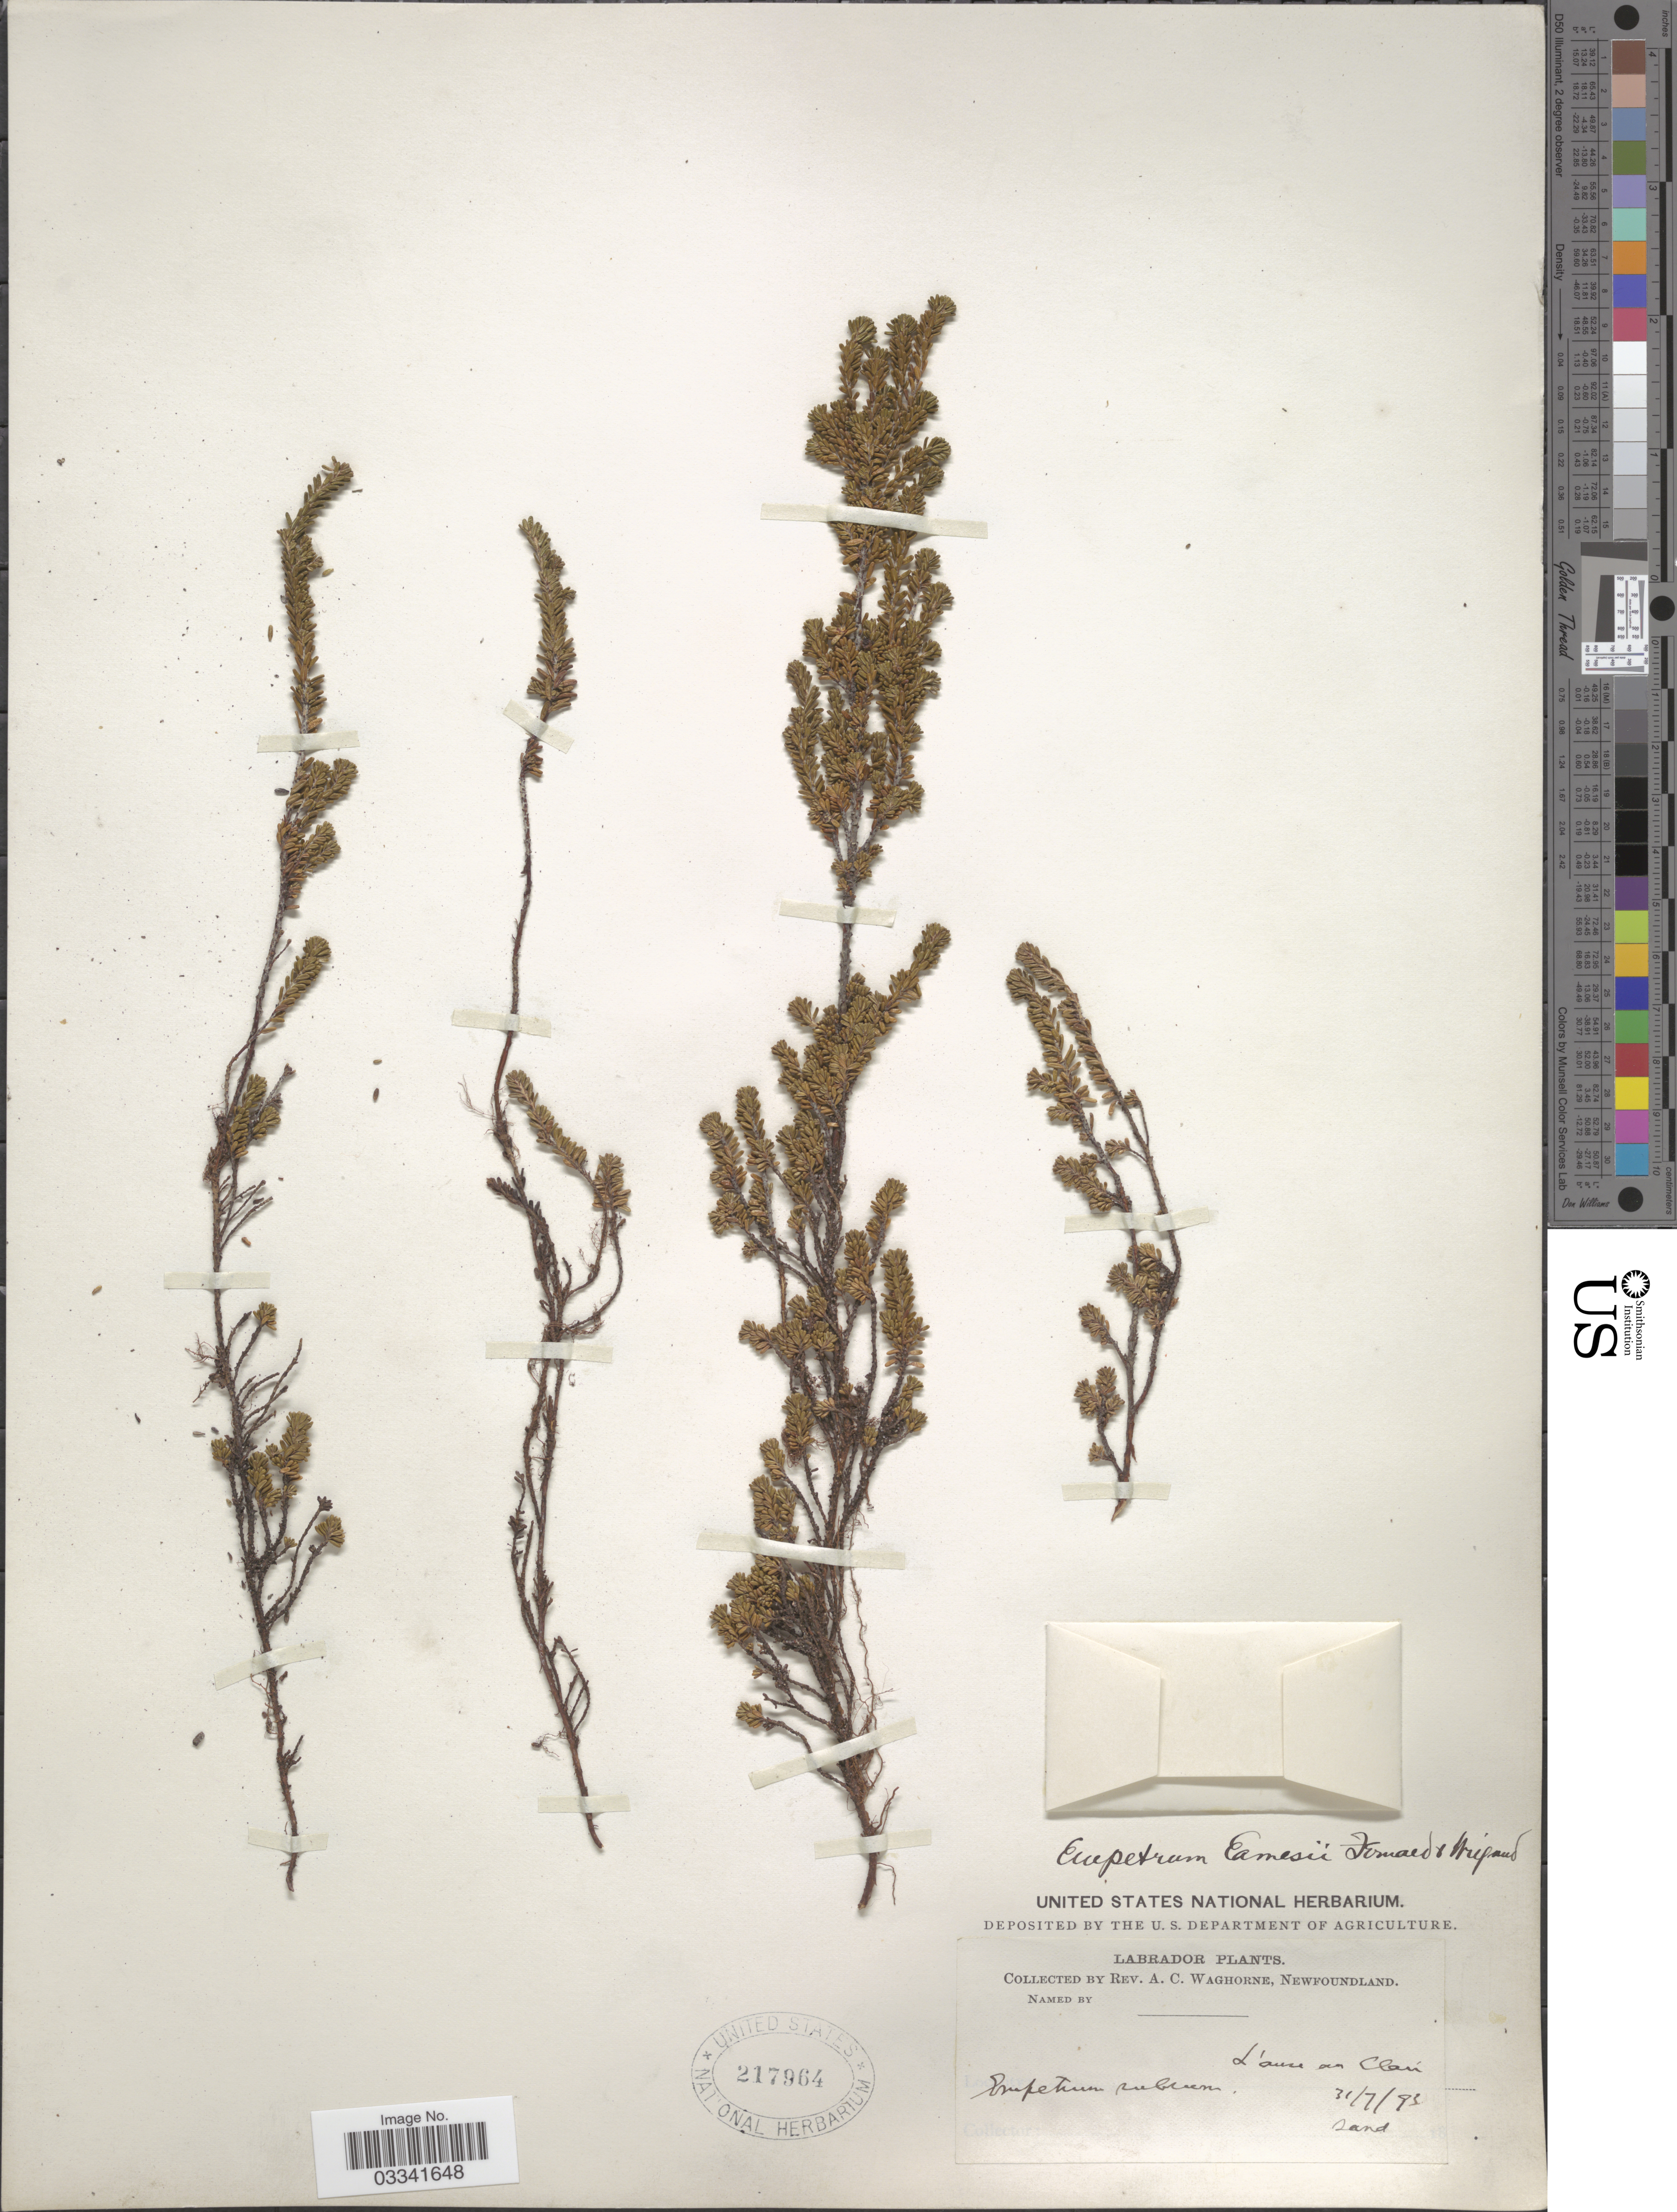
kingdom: Plantae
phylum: Tracheophyta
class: Magnoliopsida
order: Ericales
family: Ericaceae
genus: Empetrum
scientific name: Empetrum eamesii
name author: Fernald & Wiegand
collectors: A. Waghorne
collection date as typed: Transcribed d/m/y: 31/7/93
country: Canada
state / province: Newfoundland and Labrador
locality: Labrador. L'anse au Clair.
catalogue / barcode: US 217964